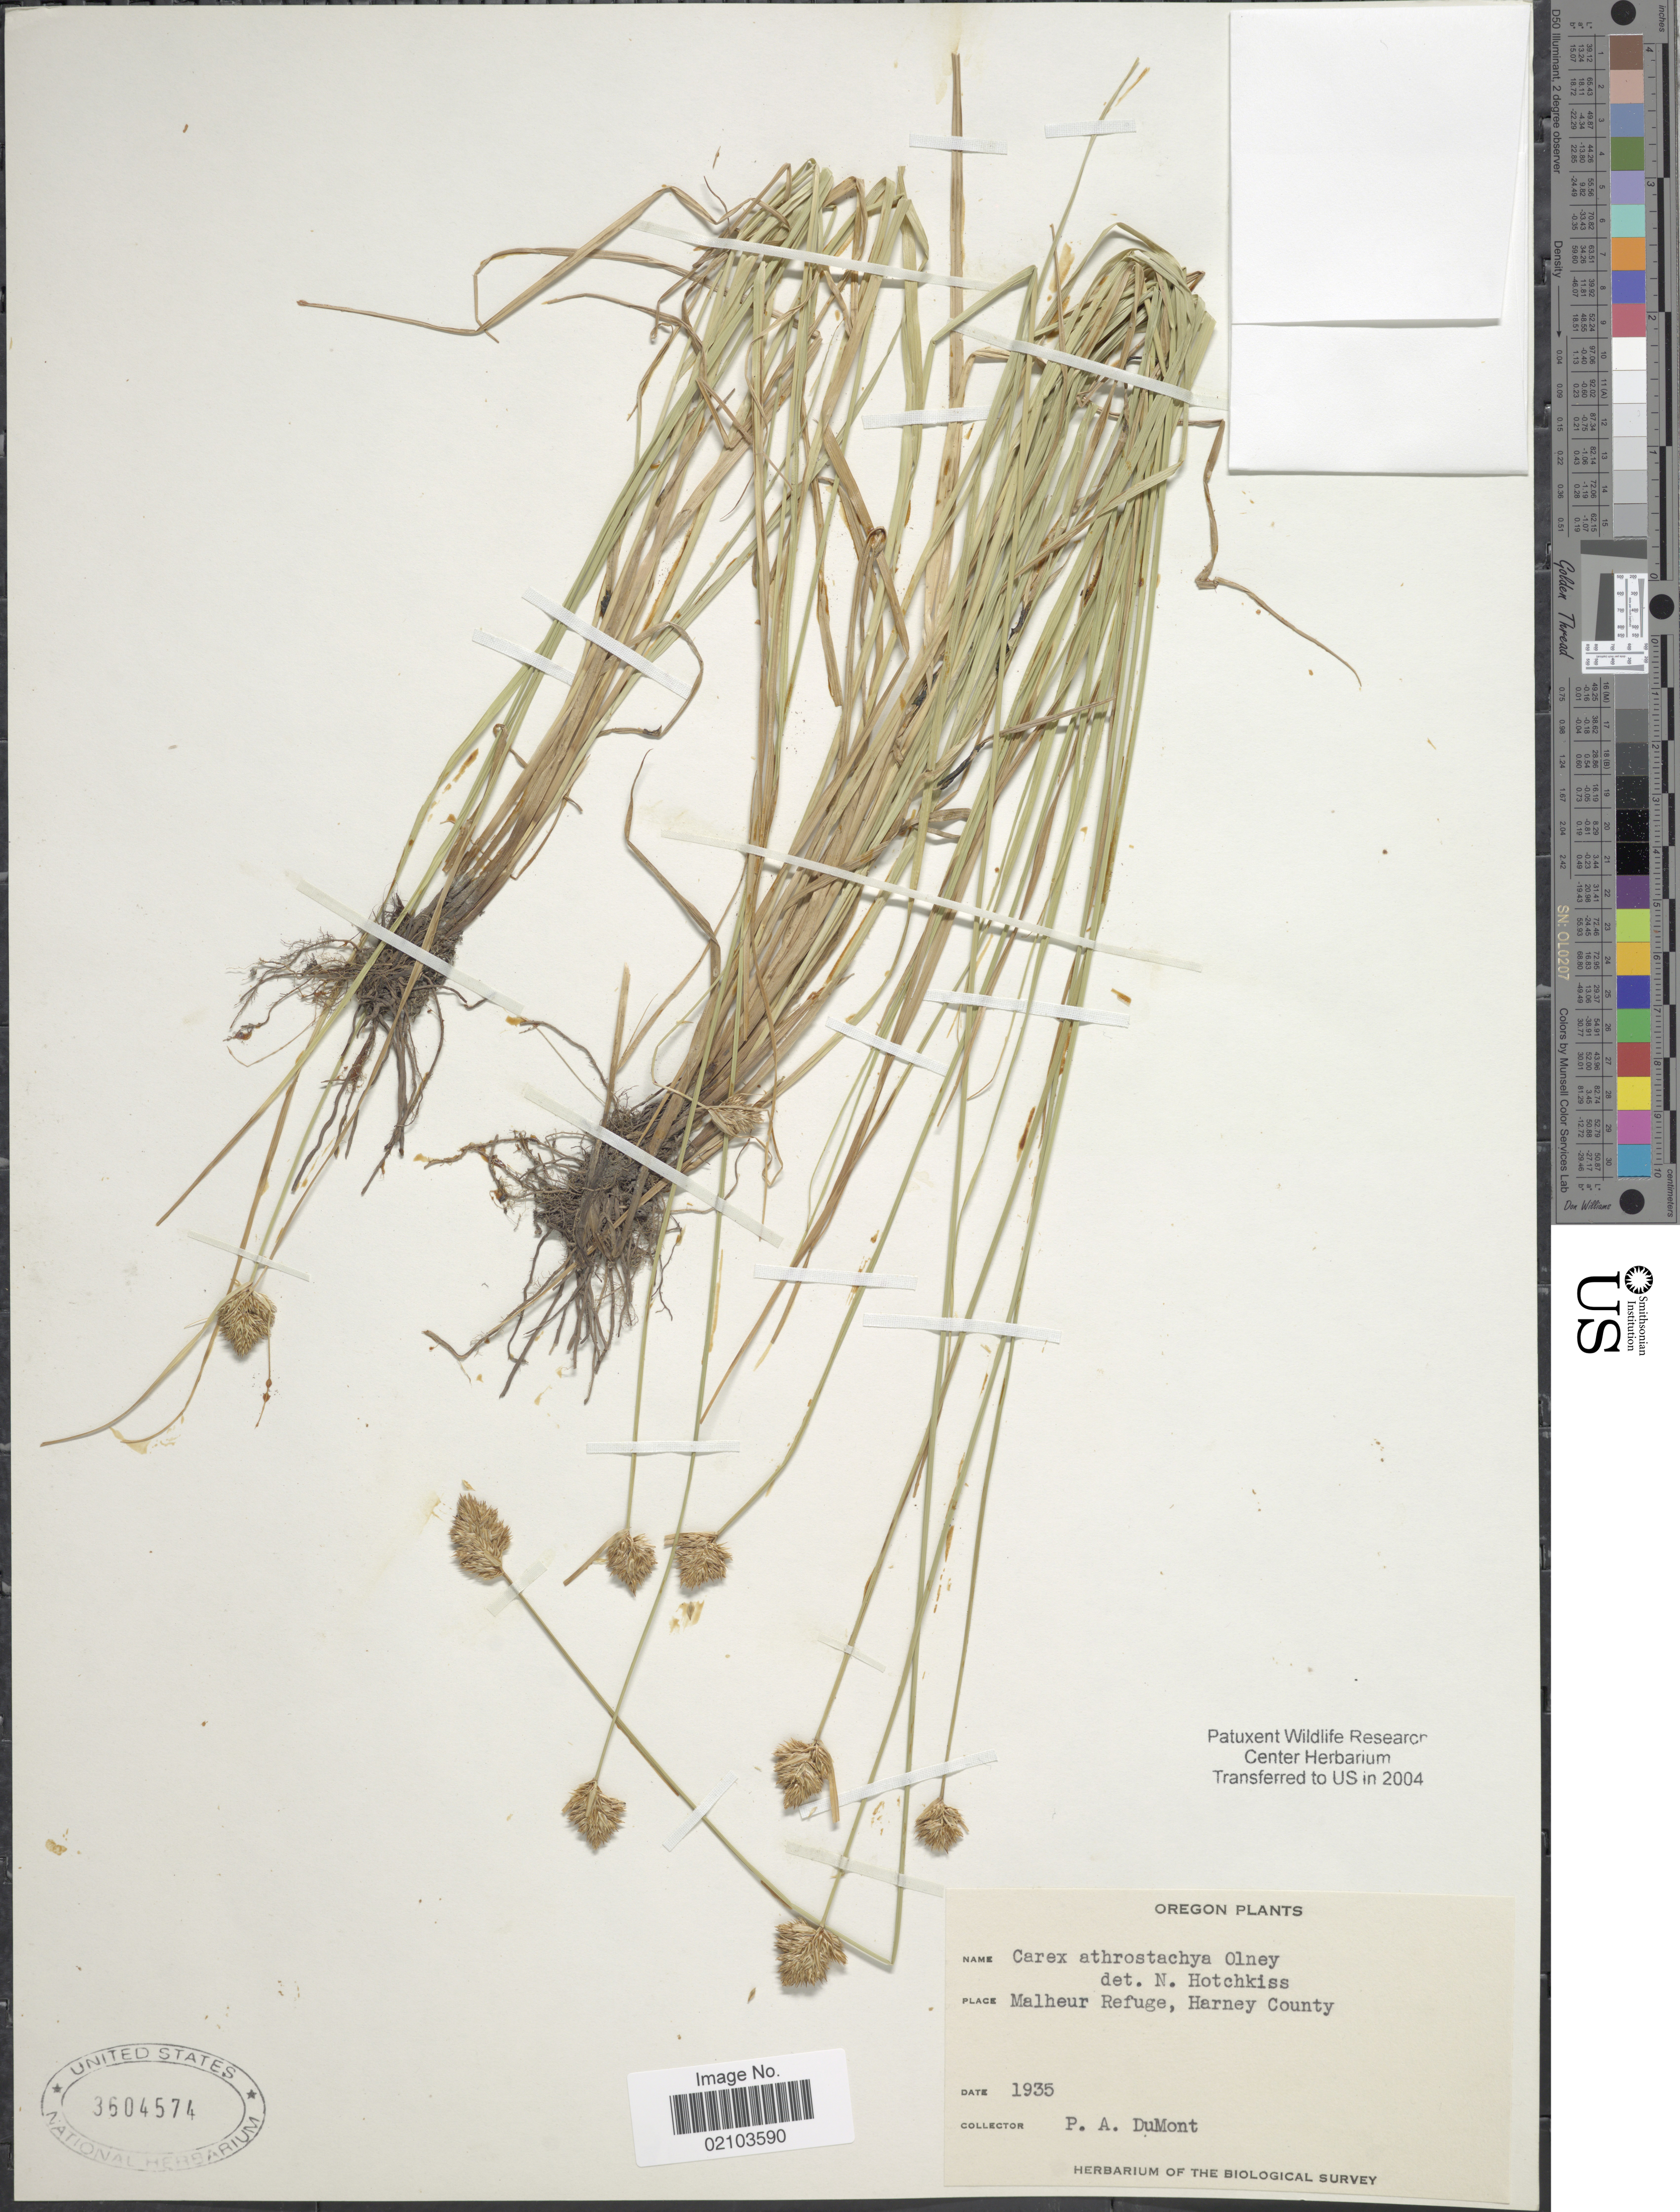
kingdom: Plantae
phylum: Tracheophyta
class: Liliopsida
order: Poales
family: Cyperaceae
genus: Carex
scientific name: Carex athrostachya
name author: Olney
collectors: P. Dumont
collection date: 1935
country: United States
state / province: Oregon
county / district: Harney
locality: Malheur Refuge, Harney County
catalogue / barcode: US 3604574